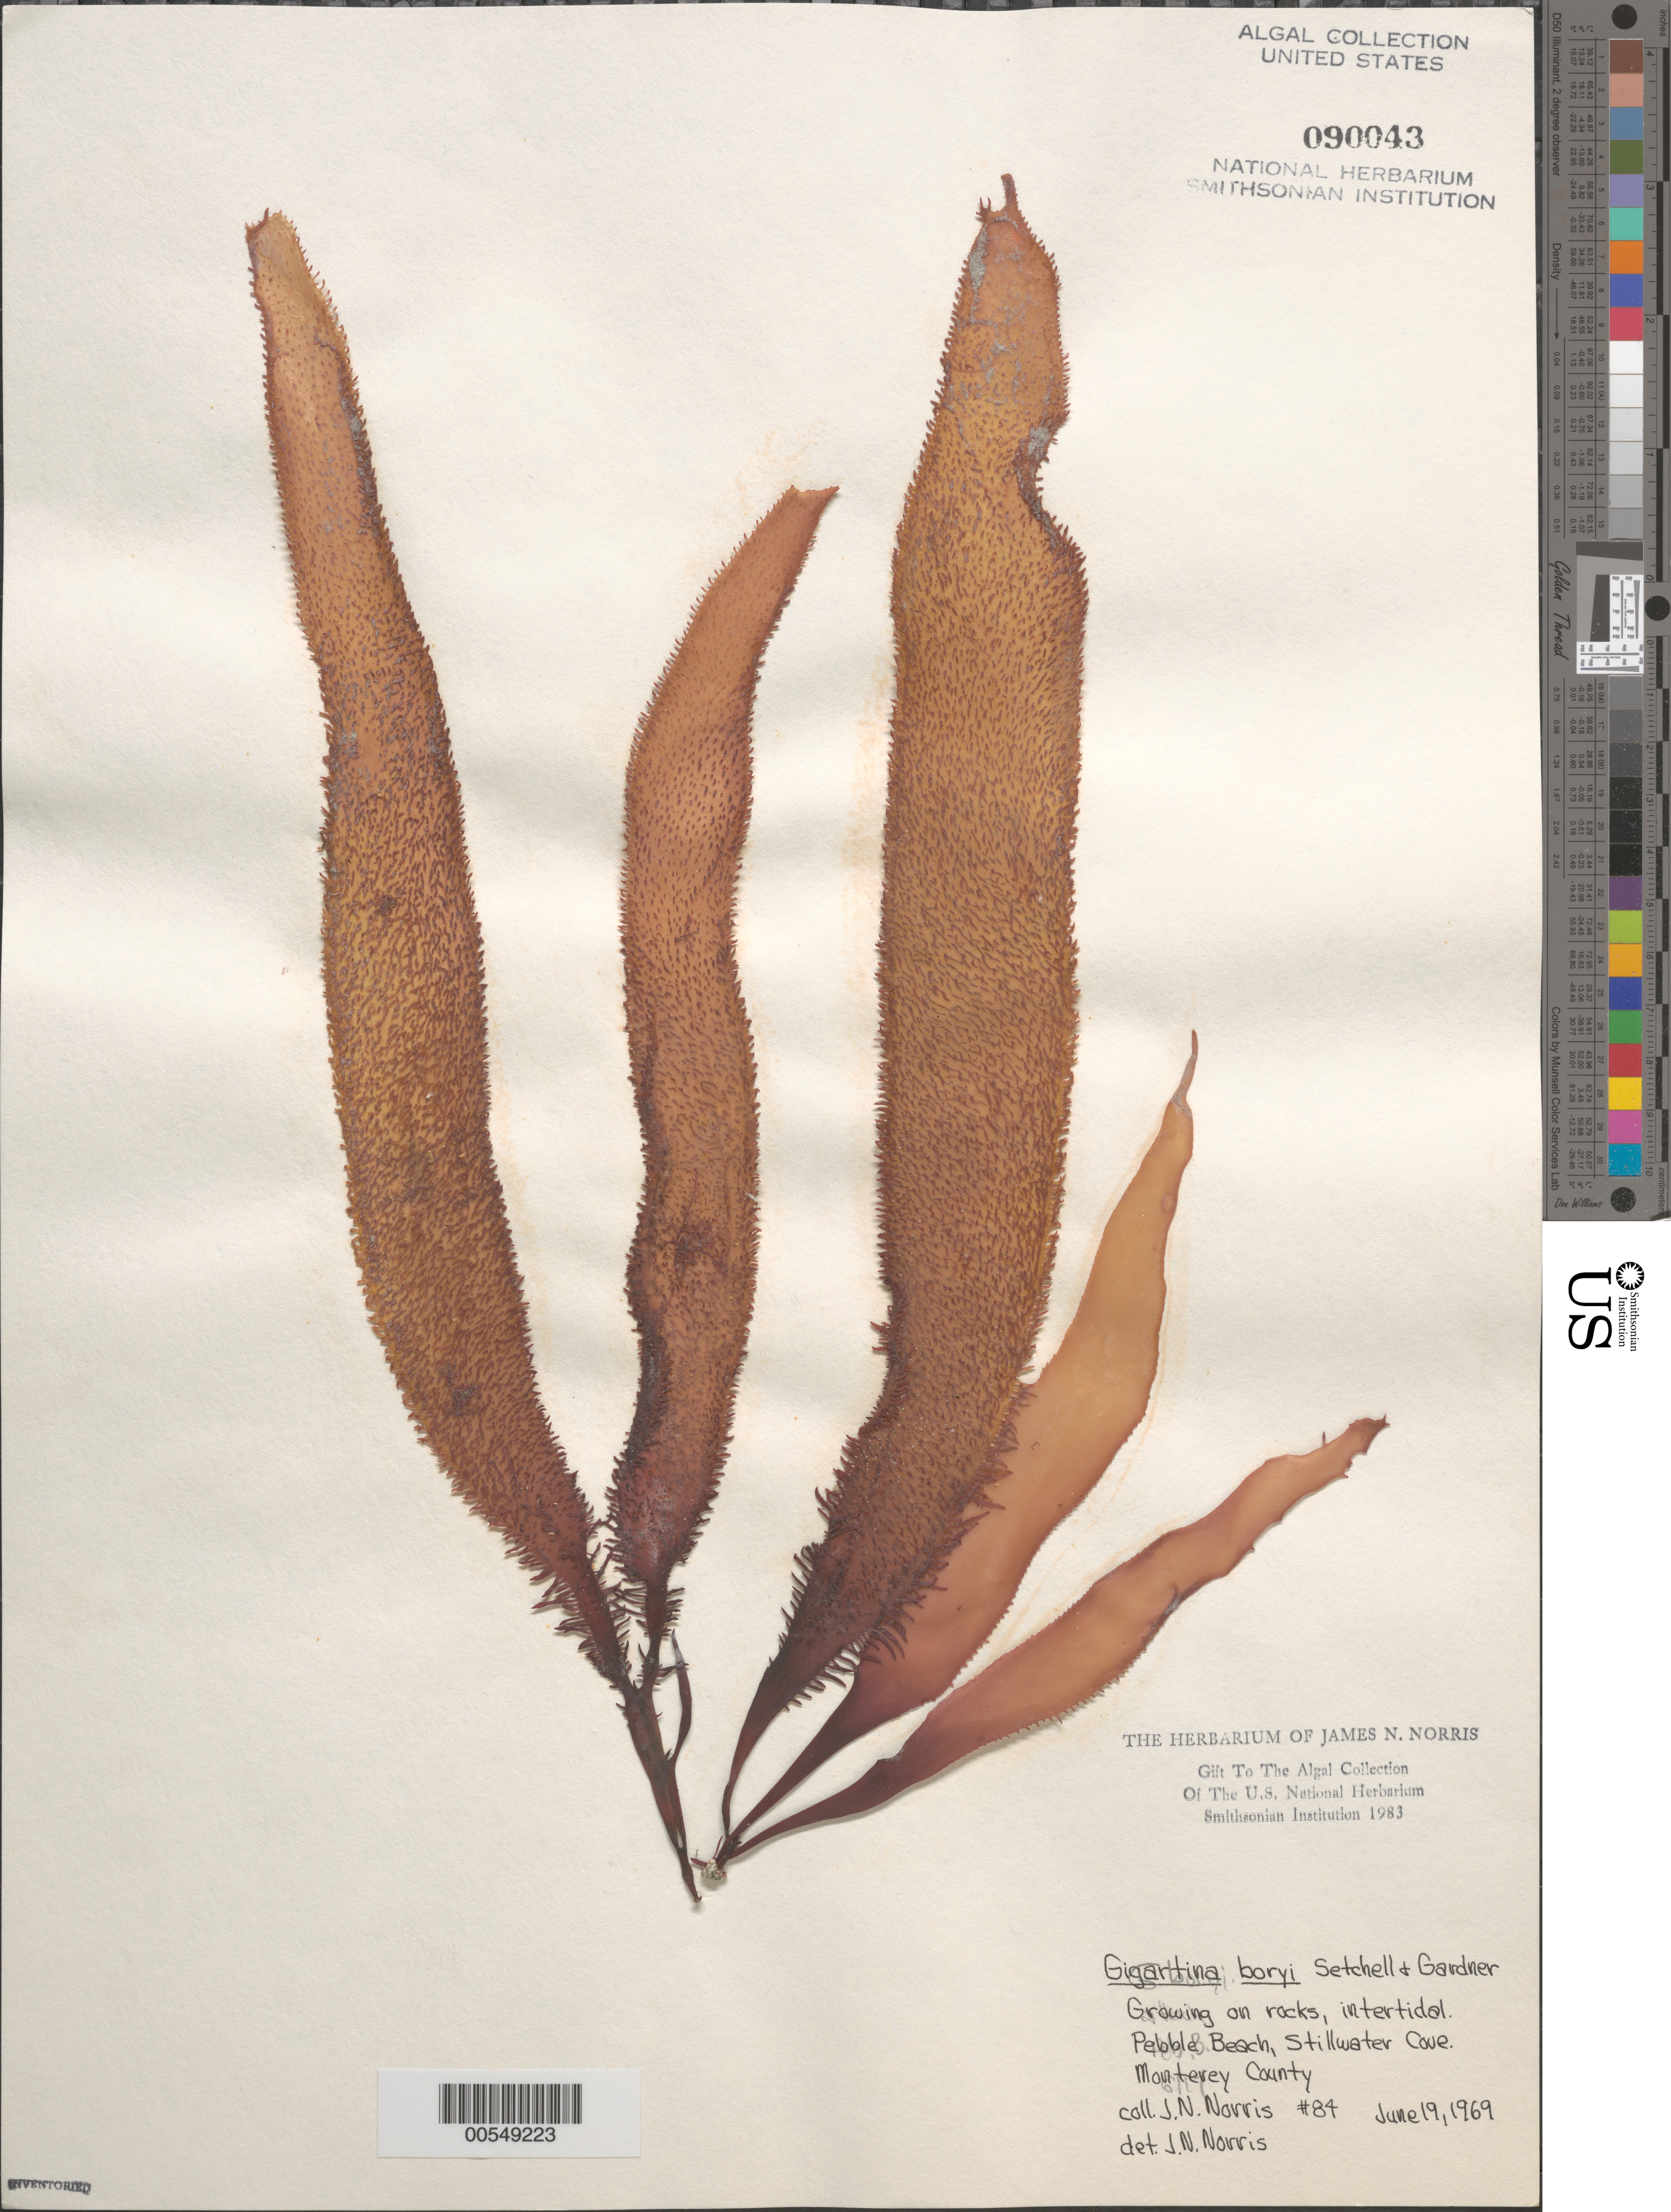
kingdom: Plantae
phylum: Rhodophyta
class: Florideophyceae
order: Gigartinales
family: Gigartinaceae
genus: Chondracanthus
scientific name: Chondracanthus harveyanus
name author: (Kütz.) Guiry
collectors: J. N. Norris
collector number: JN-84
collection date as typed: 19 Jun 1969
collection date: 1969-06-19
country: United States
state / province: California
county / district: Monterey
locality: Pebble Beach, Stillwater Cove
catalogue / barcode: US 90043